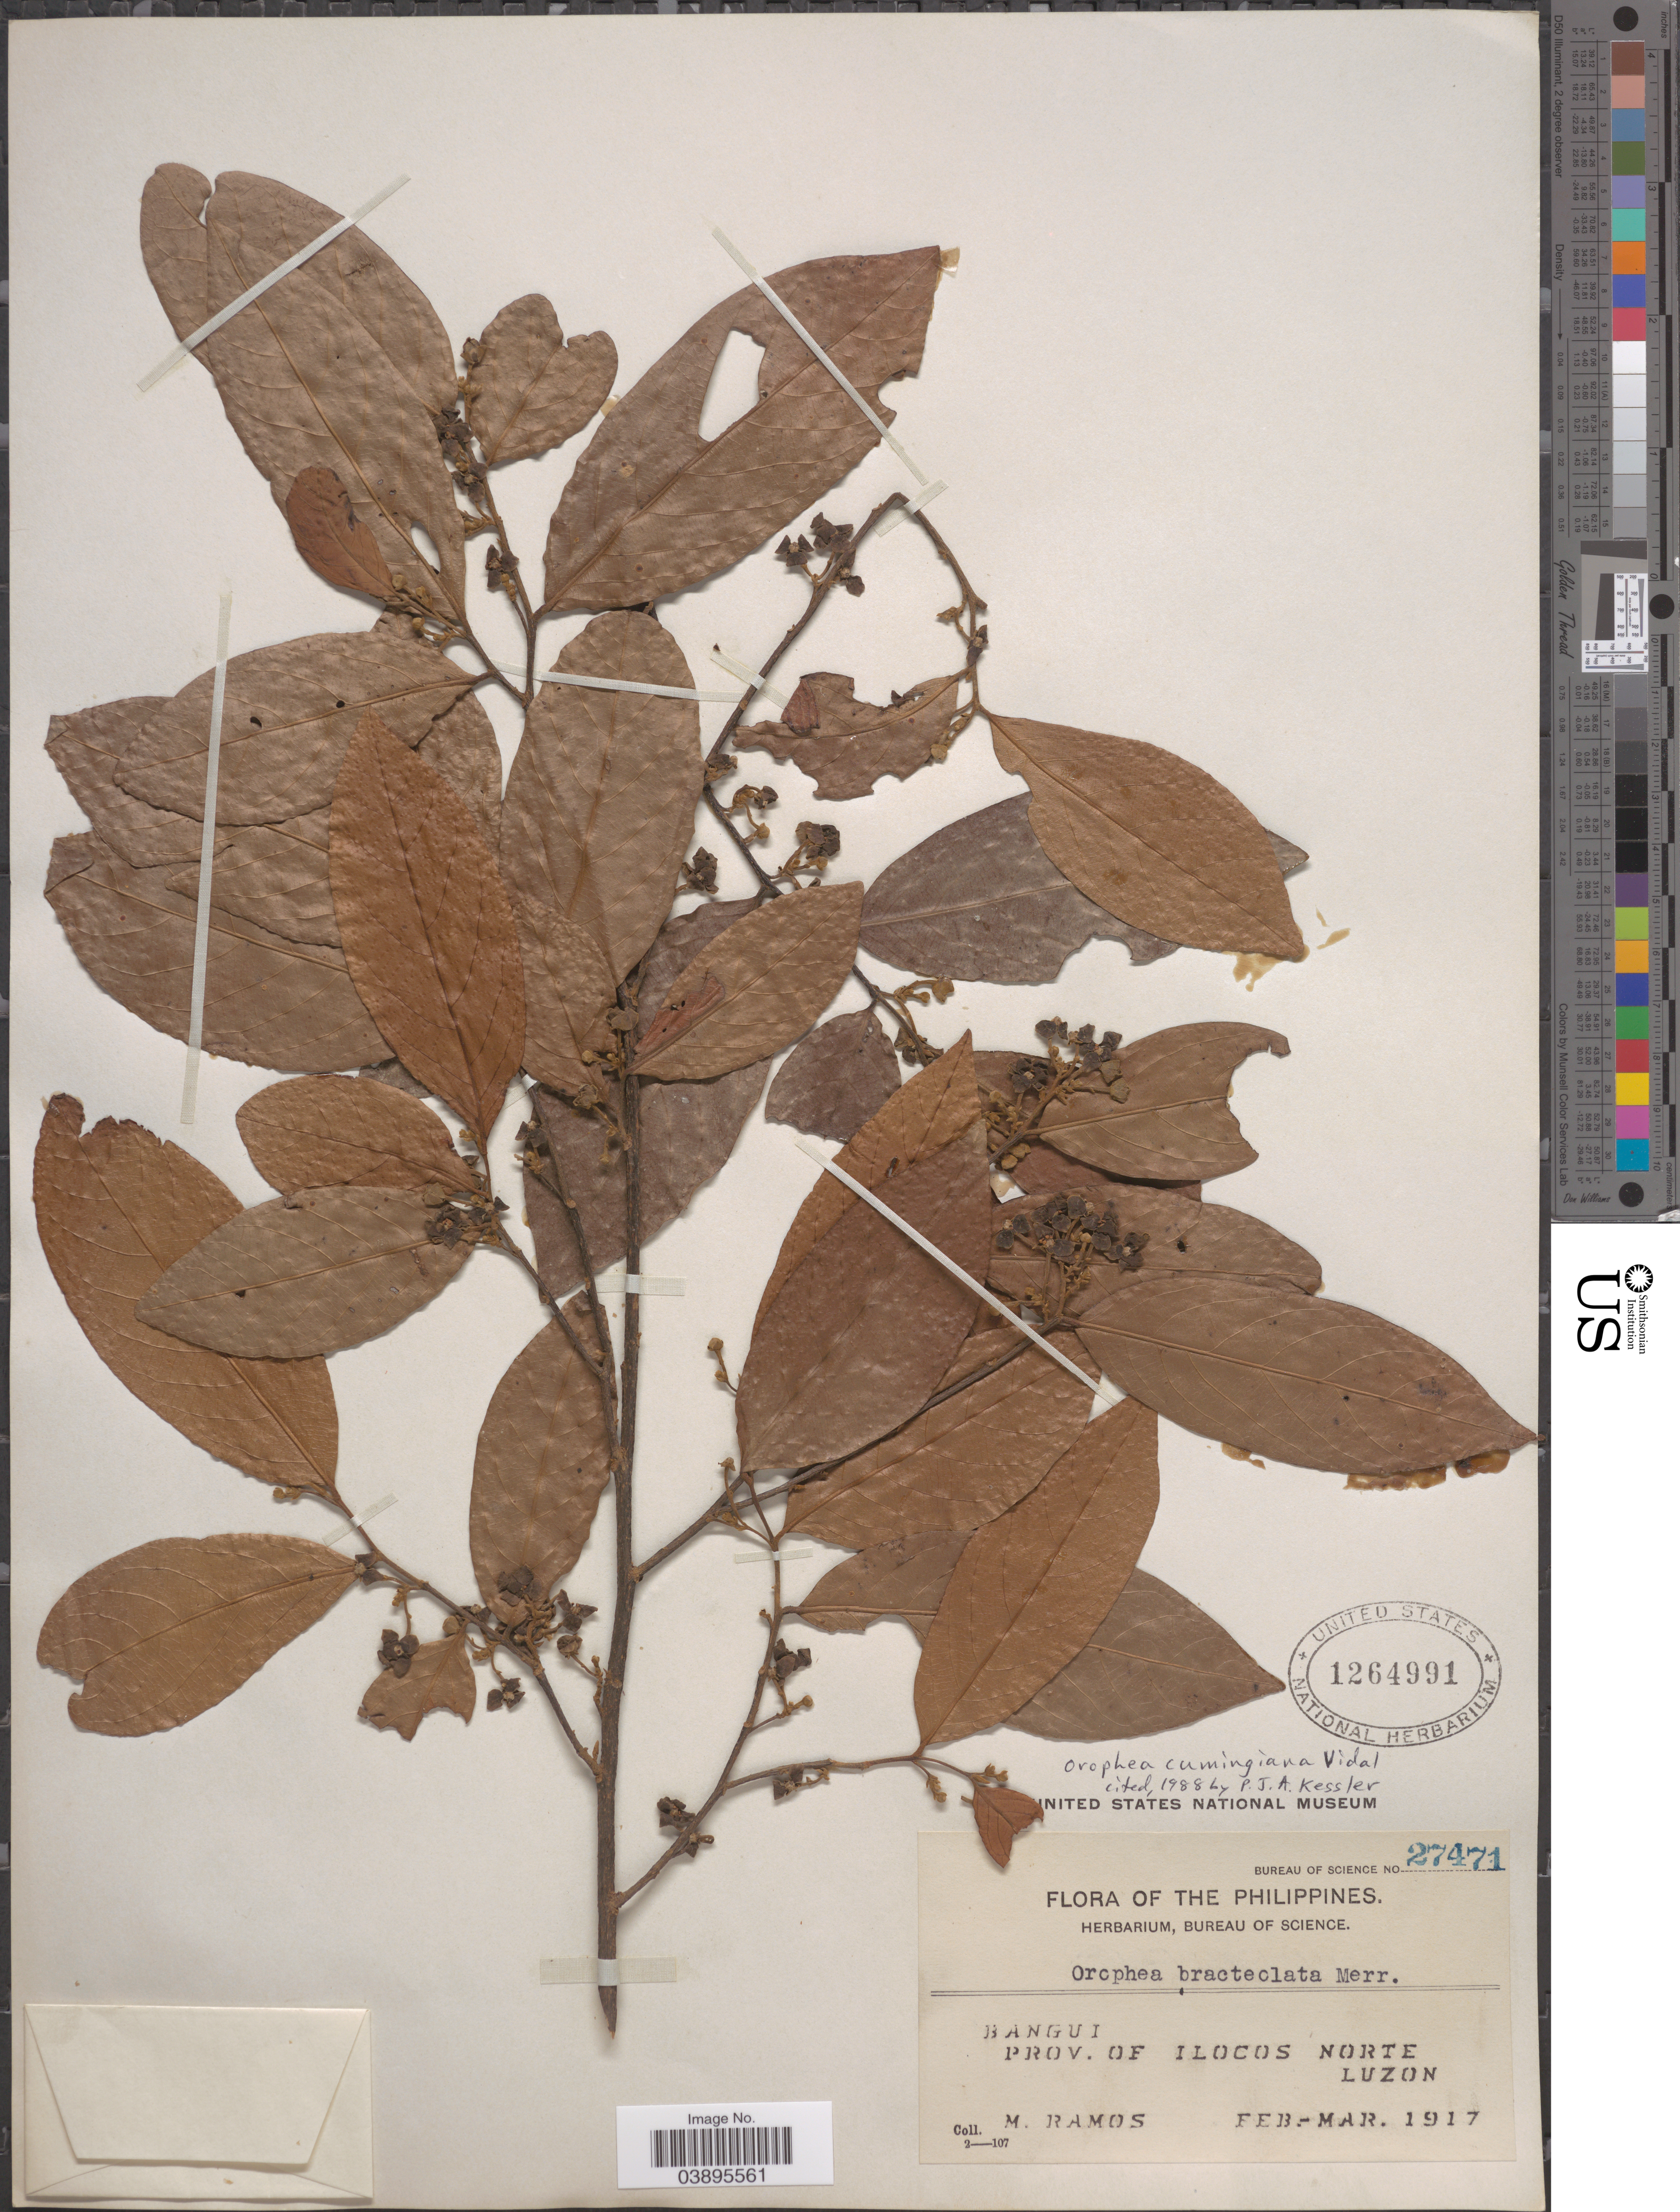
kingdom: Plantae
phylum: Tracheophyta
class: Magnoliopsida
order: Magnoliales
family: Annonaceae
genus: Orophea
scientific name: Orophea cumingiana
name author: S. Vidal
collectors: M. Ramos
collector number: Bureau of Science 27471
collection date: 1917-02/1917-03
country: Philippines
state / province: Ilocos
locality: Bangui. Prov. of Ilocos Norte. Luzon.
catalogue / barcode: US 1264991